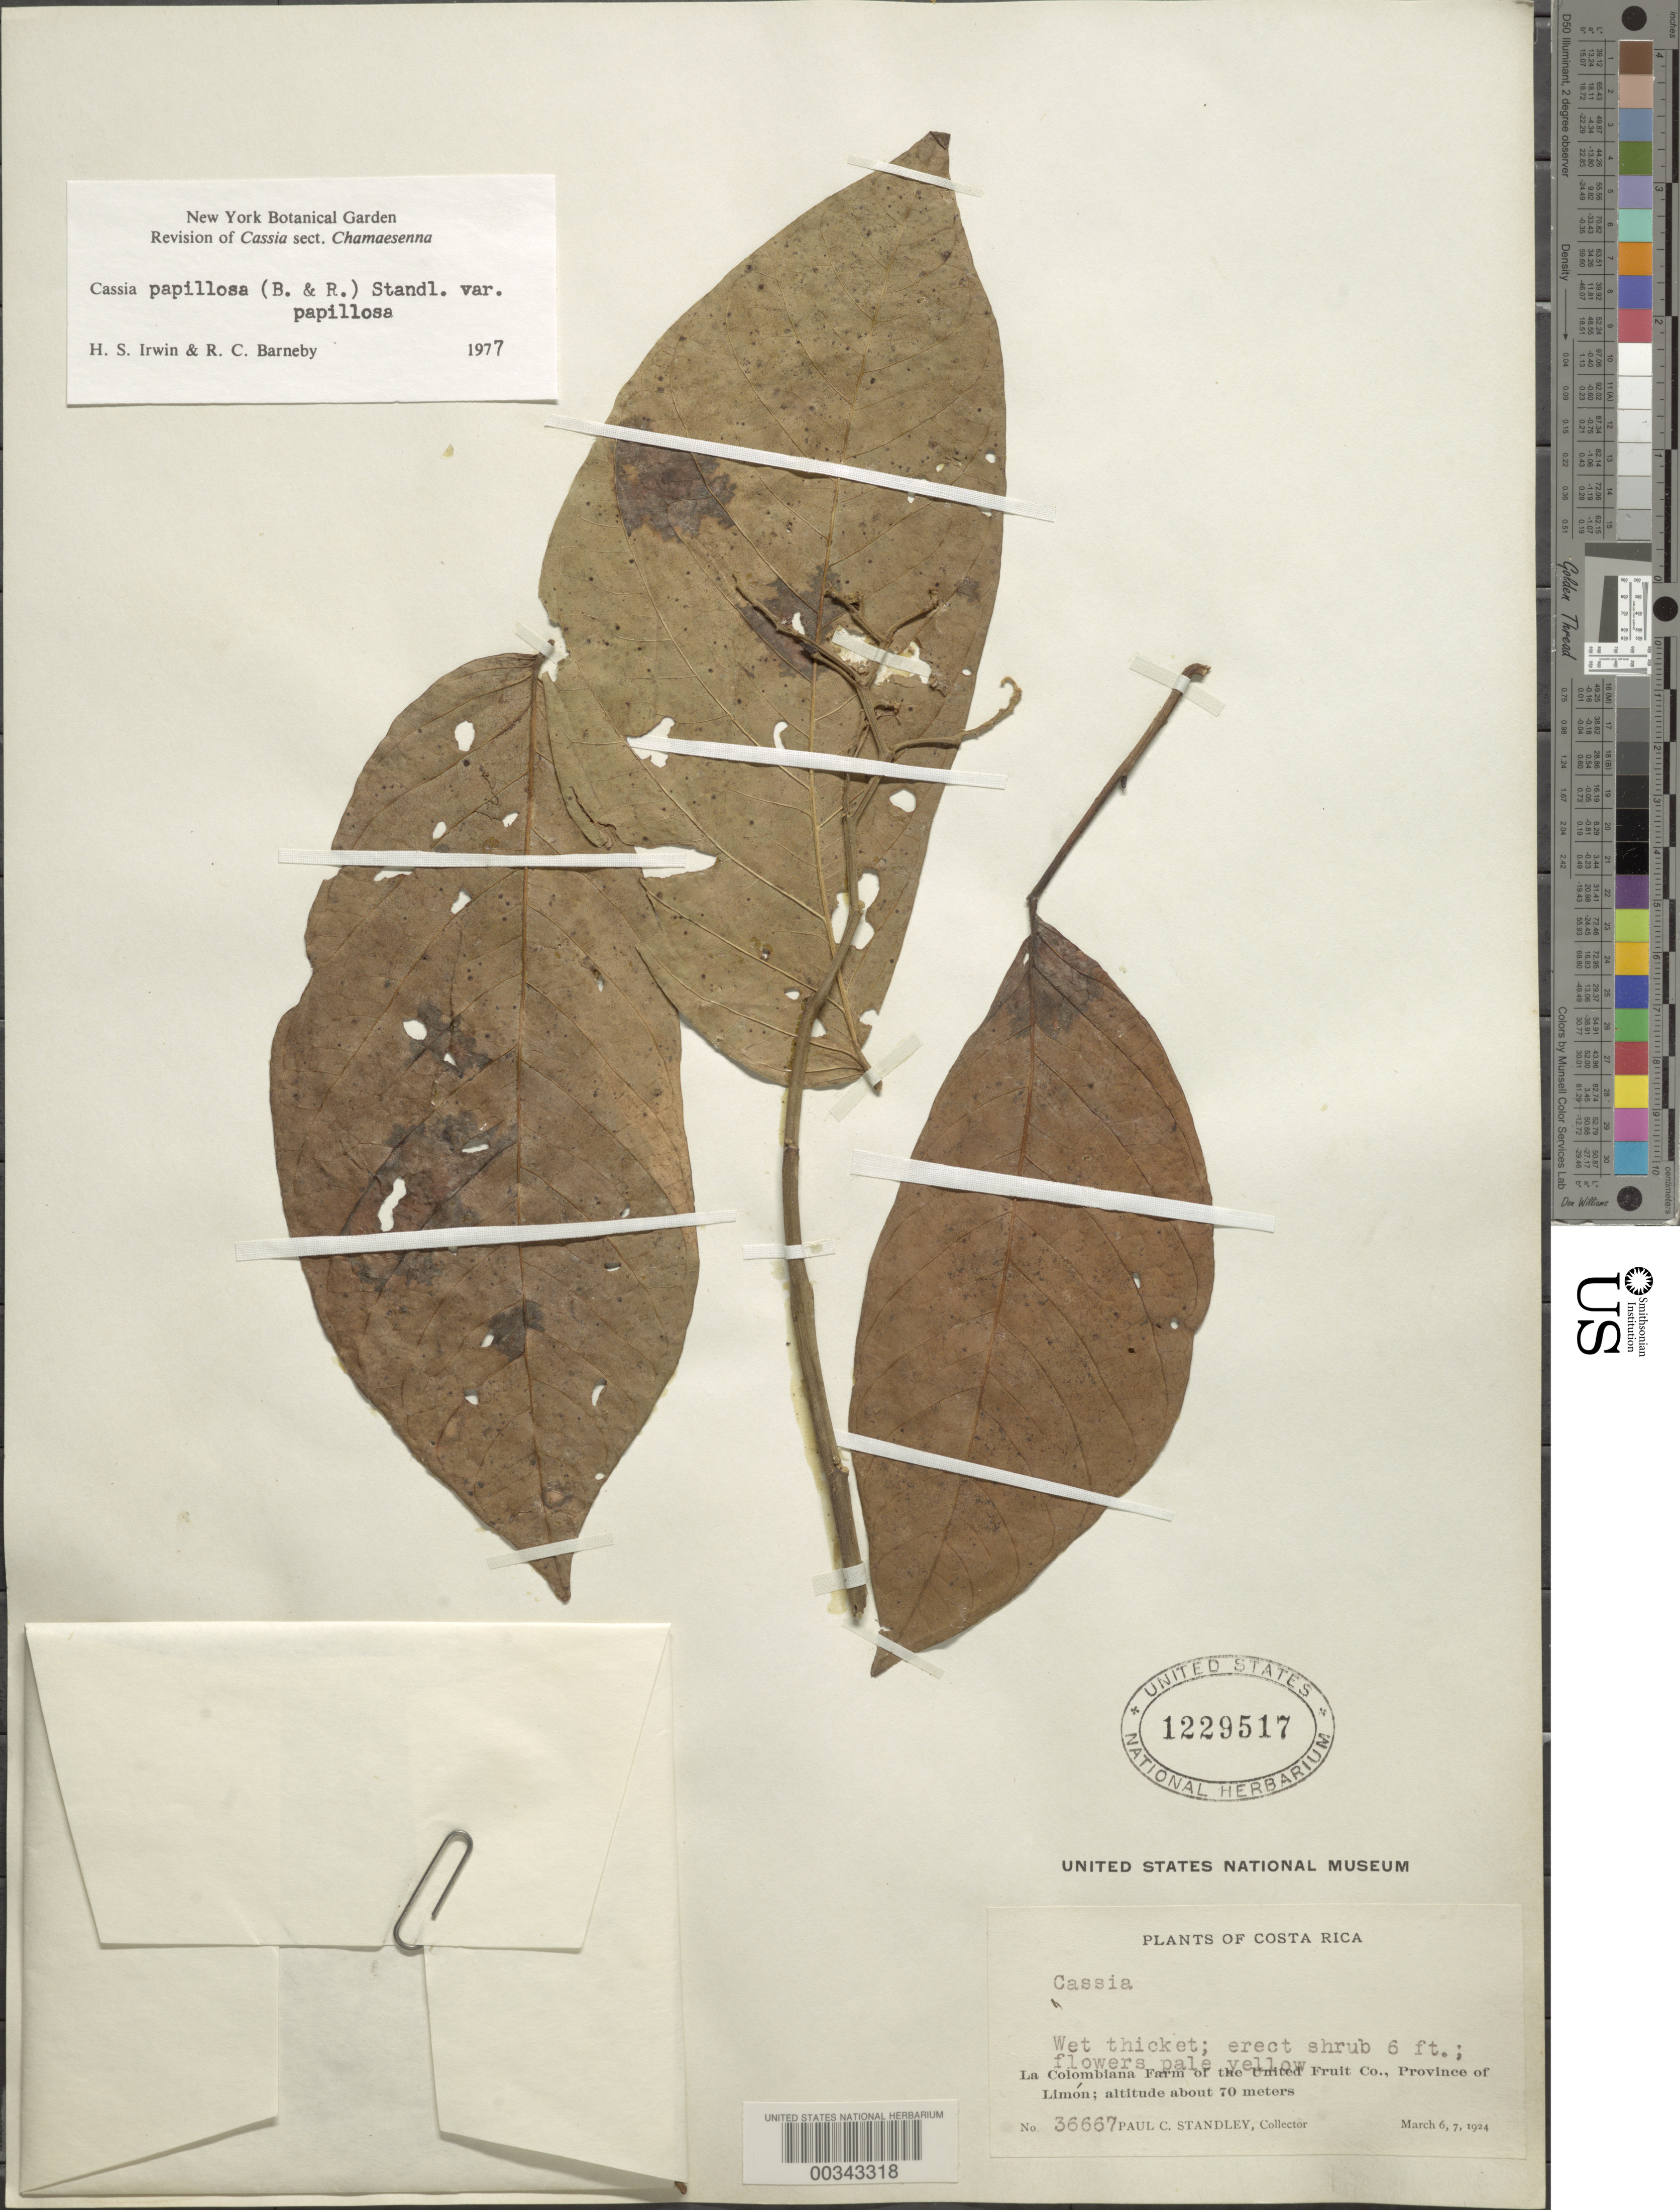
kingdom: Plantae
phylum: Tracheophyta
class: Magnoliopsida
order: Fabales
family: Fabaceae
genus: Senna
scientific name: Senna papillosa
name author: (Britton & Rose) H.S. Irwin & Barneby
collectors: P. C. Standley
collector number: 36667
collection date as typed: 06 Mar 1924 to 07 Mar 1924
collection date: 1924-03-06/1924-03-07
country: Costa Rica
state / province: Limón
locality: La colombiana farm of the united fruit co.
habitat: Wet thicket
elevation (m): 70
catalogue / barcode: US 1229517